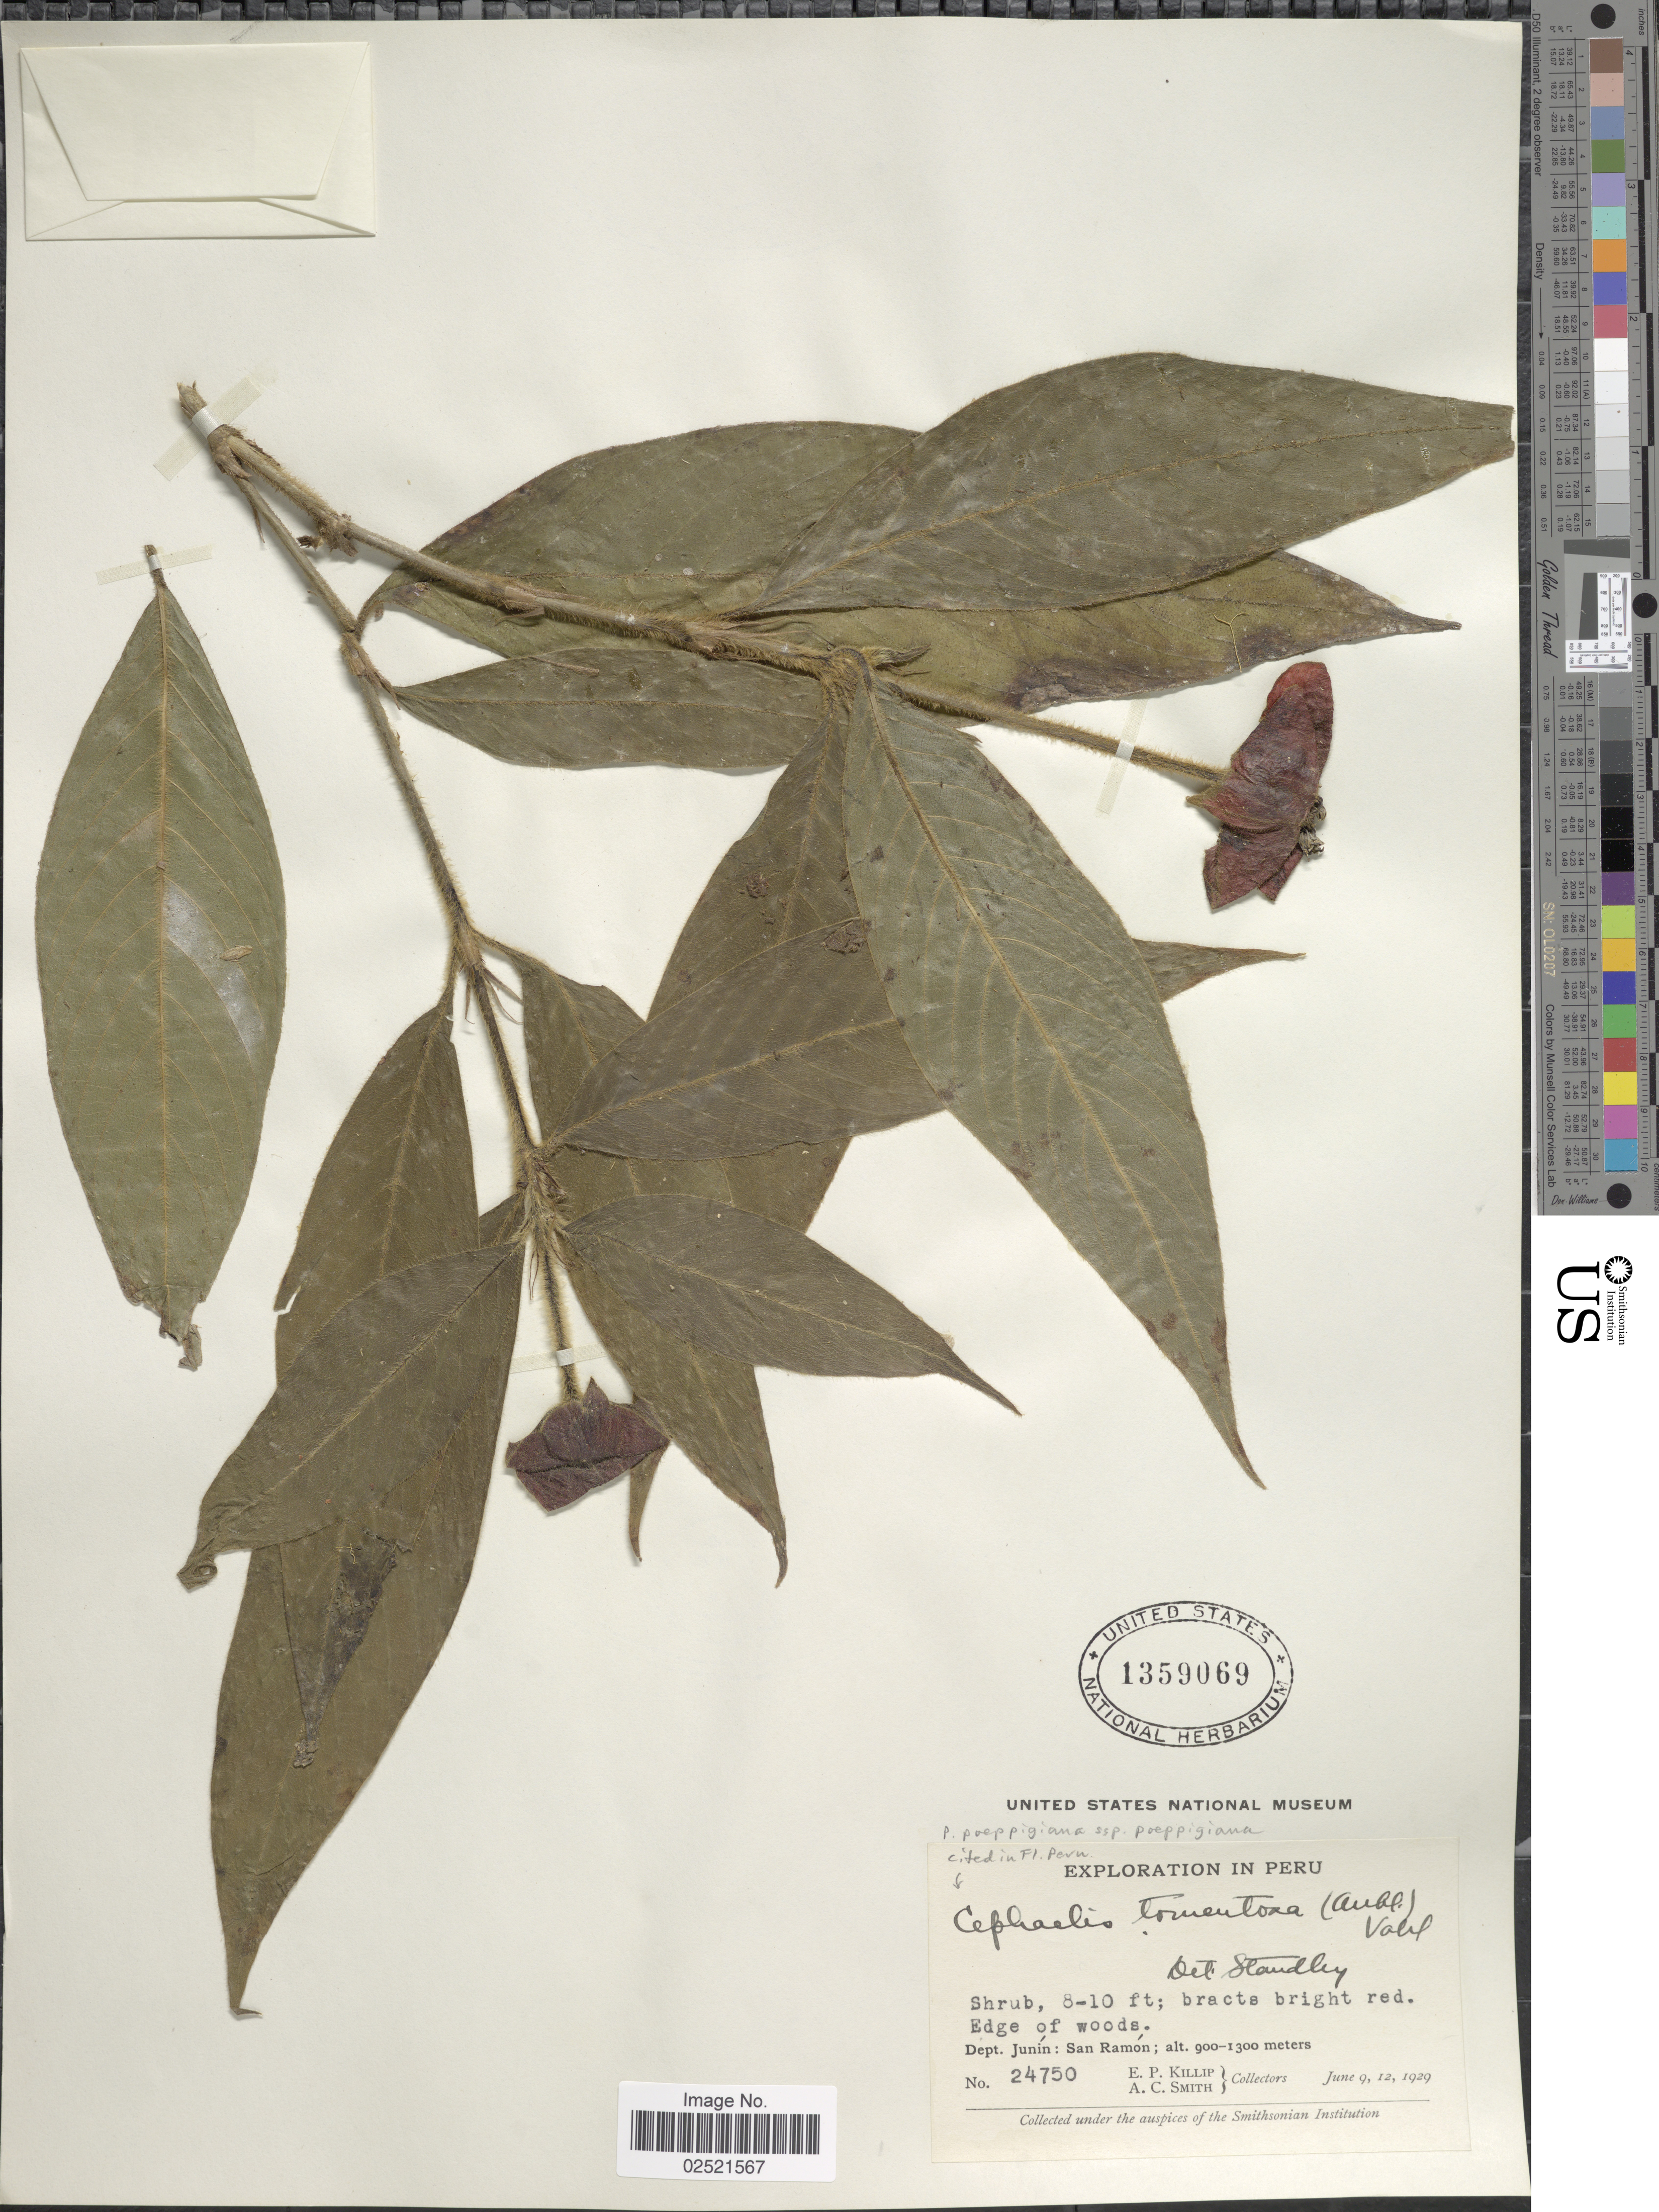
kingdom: Plantae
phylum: Tracheophyta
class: Magnoliopsida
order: Gentianales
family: Rubiaceae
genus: Psychotria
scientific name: Psychotria poeppigiana subsp. poeppigiana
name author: Müll. Arg.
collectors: E. P. Killip & A. C. Smith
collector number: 24750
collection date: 1929-06-09/1929-06-12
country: Peru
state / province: Junín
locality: San Ramon, edge of woods.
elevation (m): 900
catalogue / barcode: US 1359069